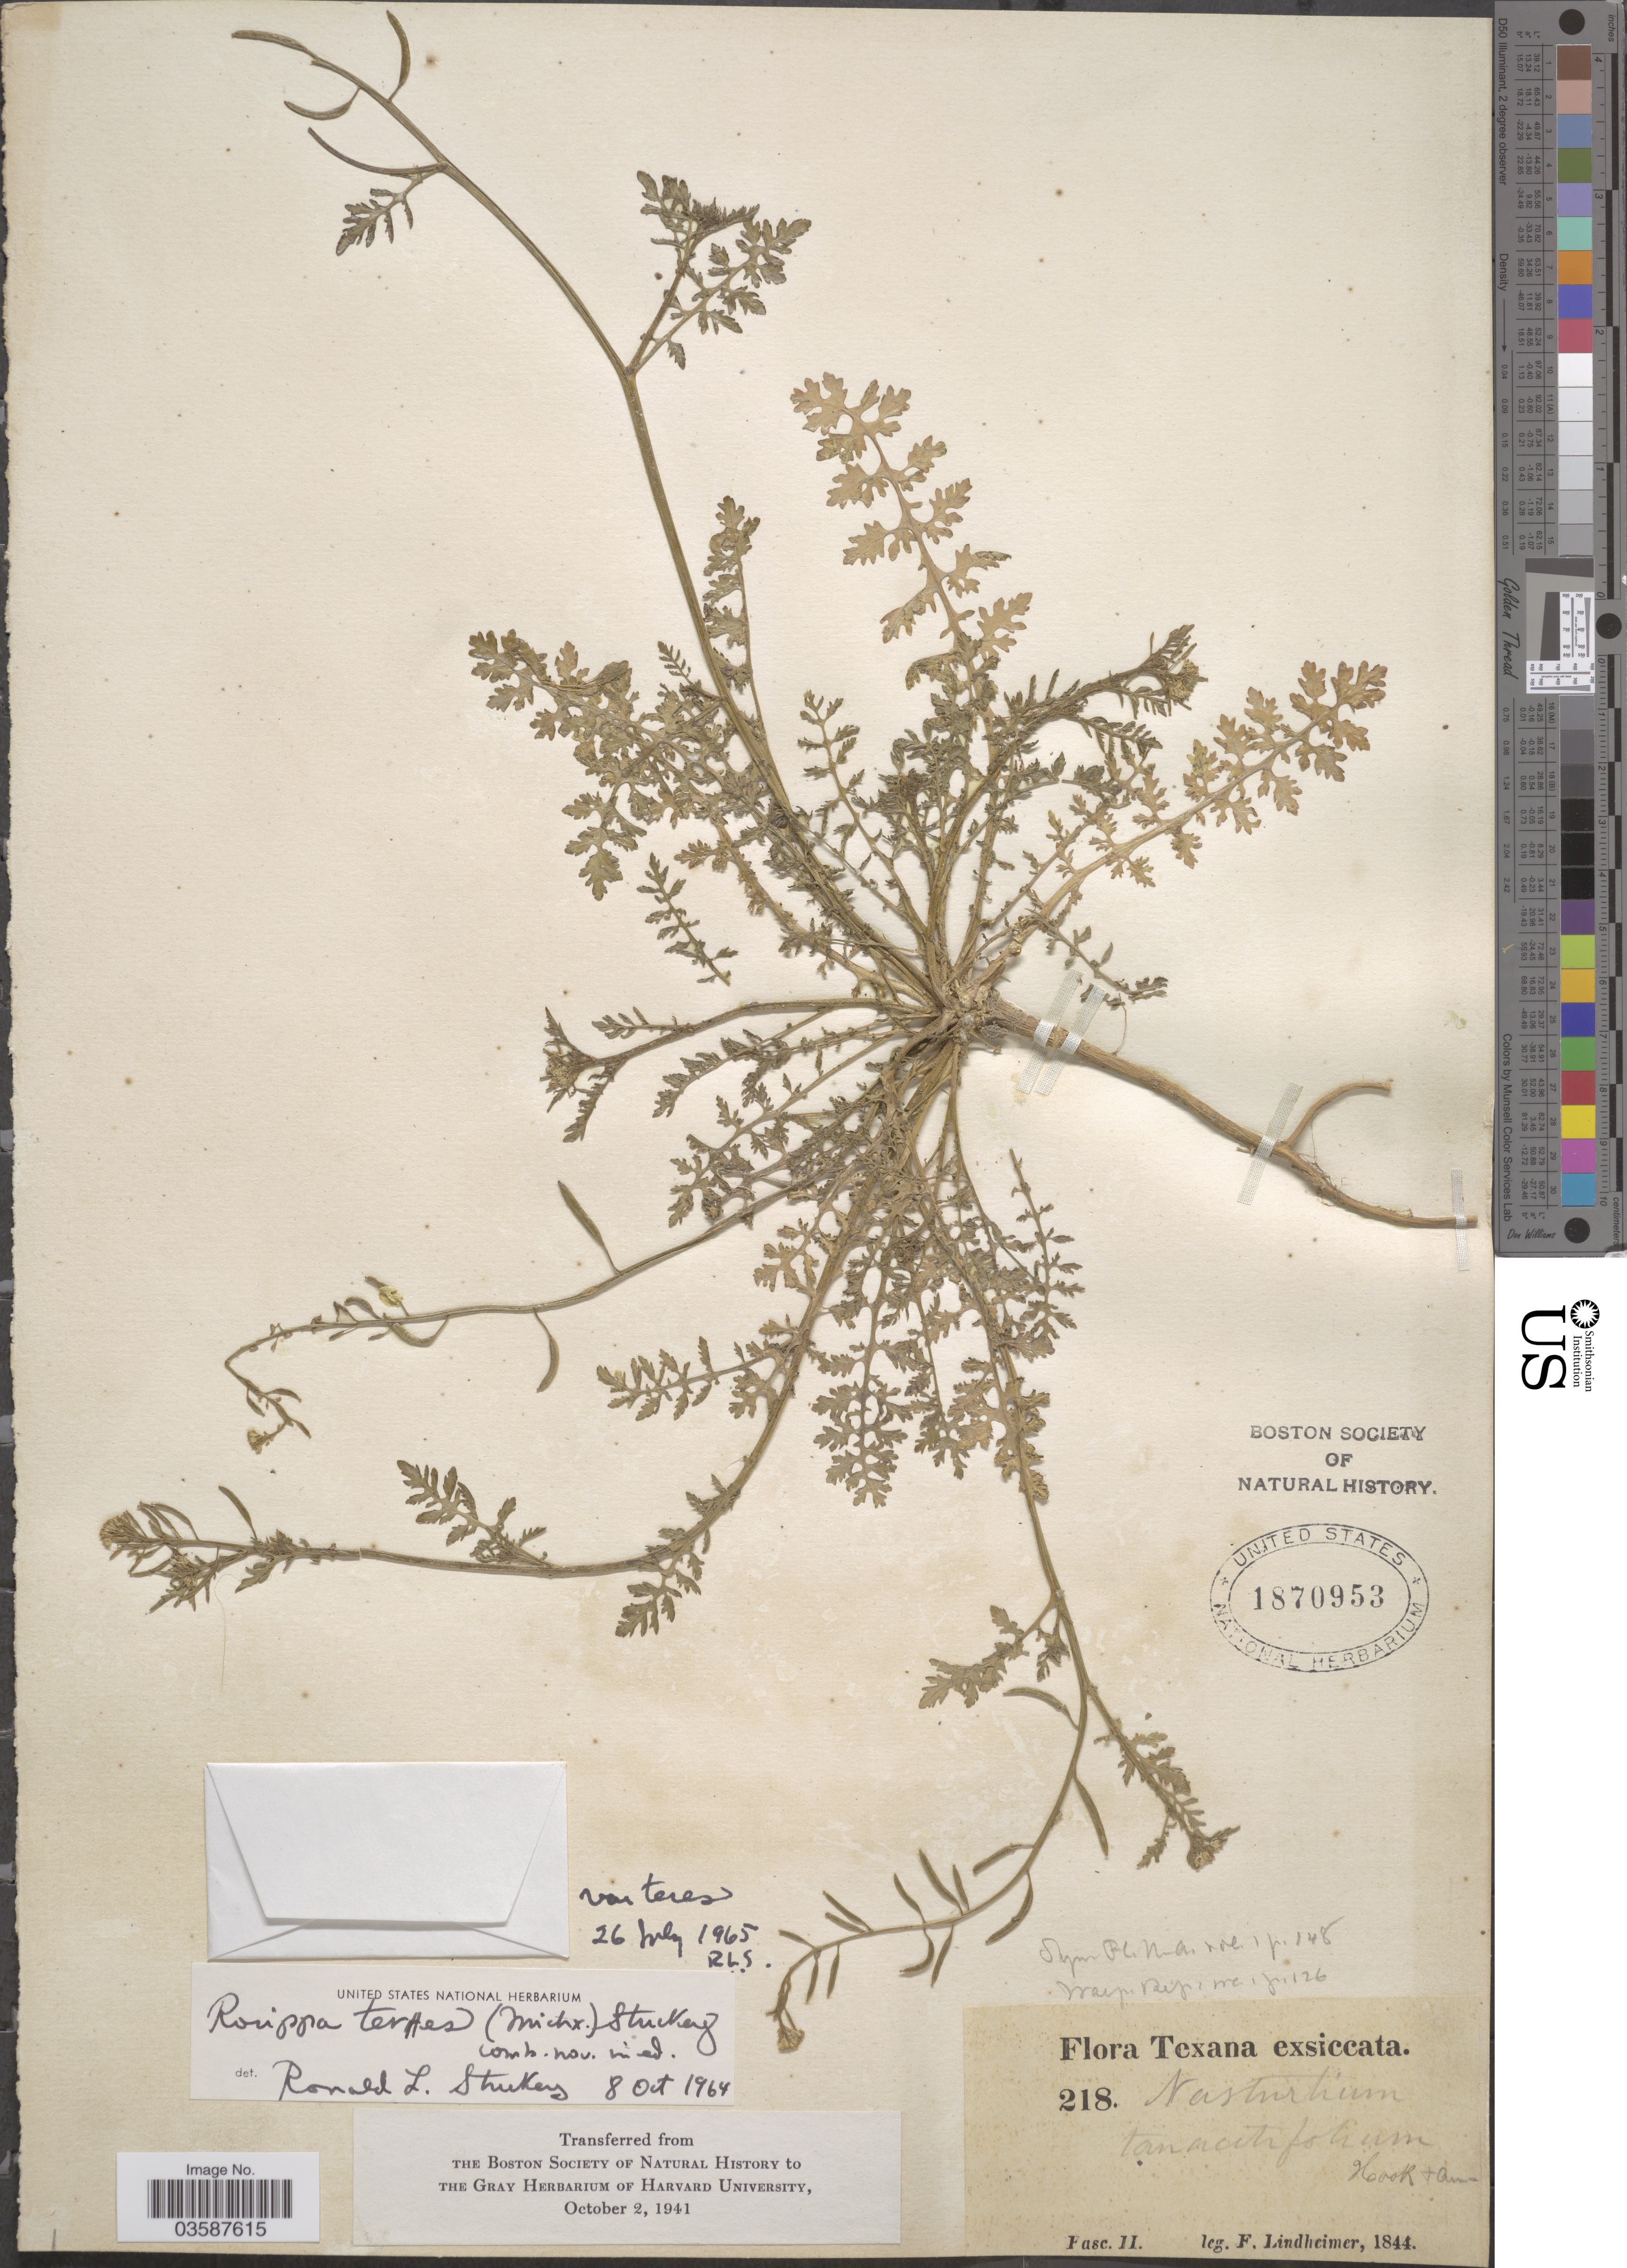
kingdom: Plantae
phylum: Tracheophyta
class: Magnoliopsida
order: Brassicales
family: Brassicaceae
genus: Rorippa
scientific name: Rorippa teres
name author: (Michx.) Stuckey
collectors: F. Lindheimer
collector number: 218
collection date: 1844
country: United States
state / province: Texas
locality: Fasc. II.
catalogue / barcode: US 1870953